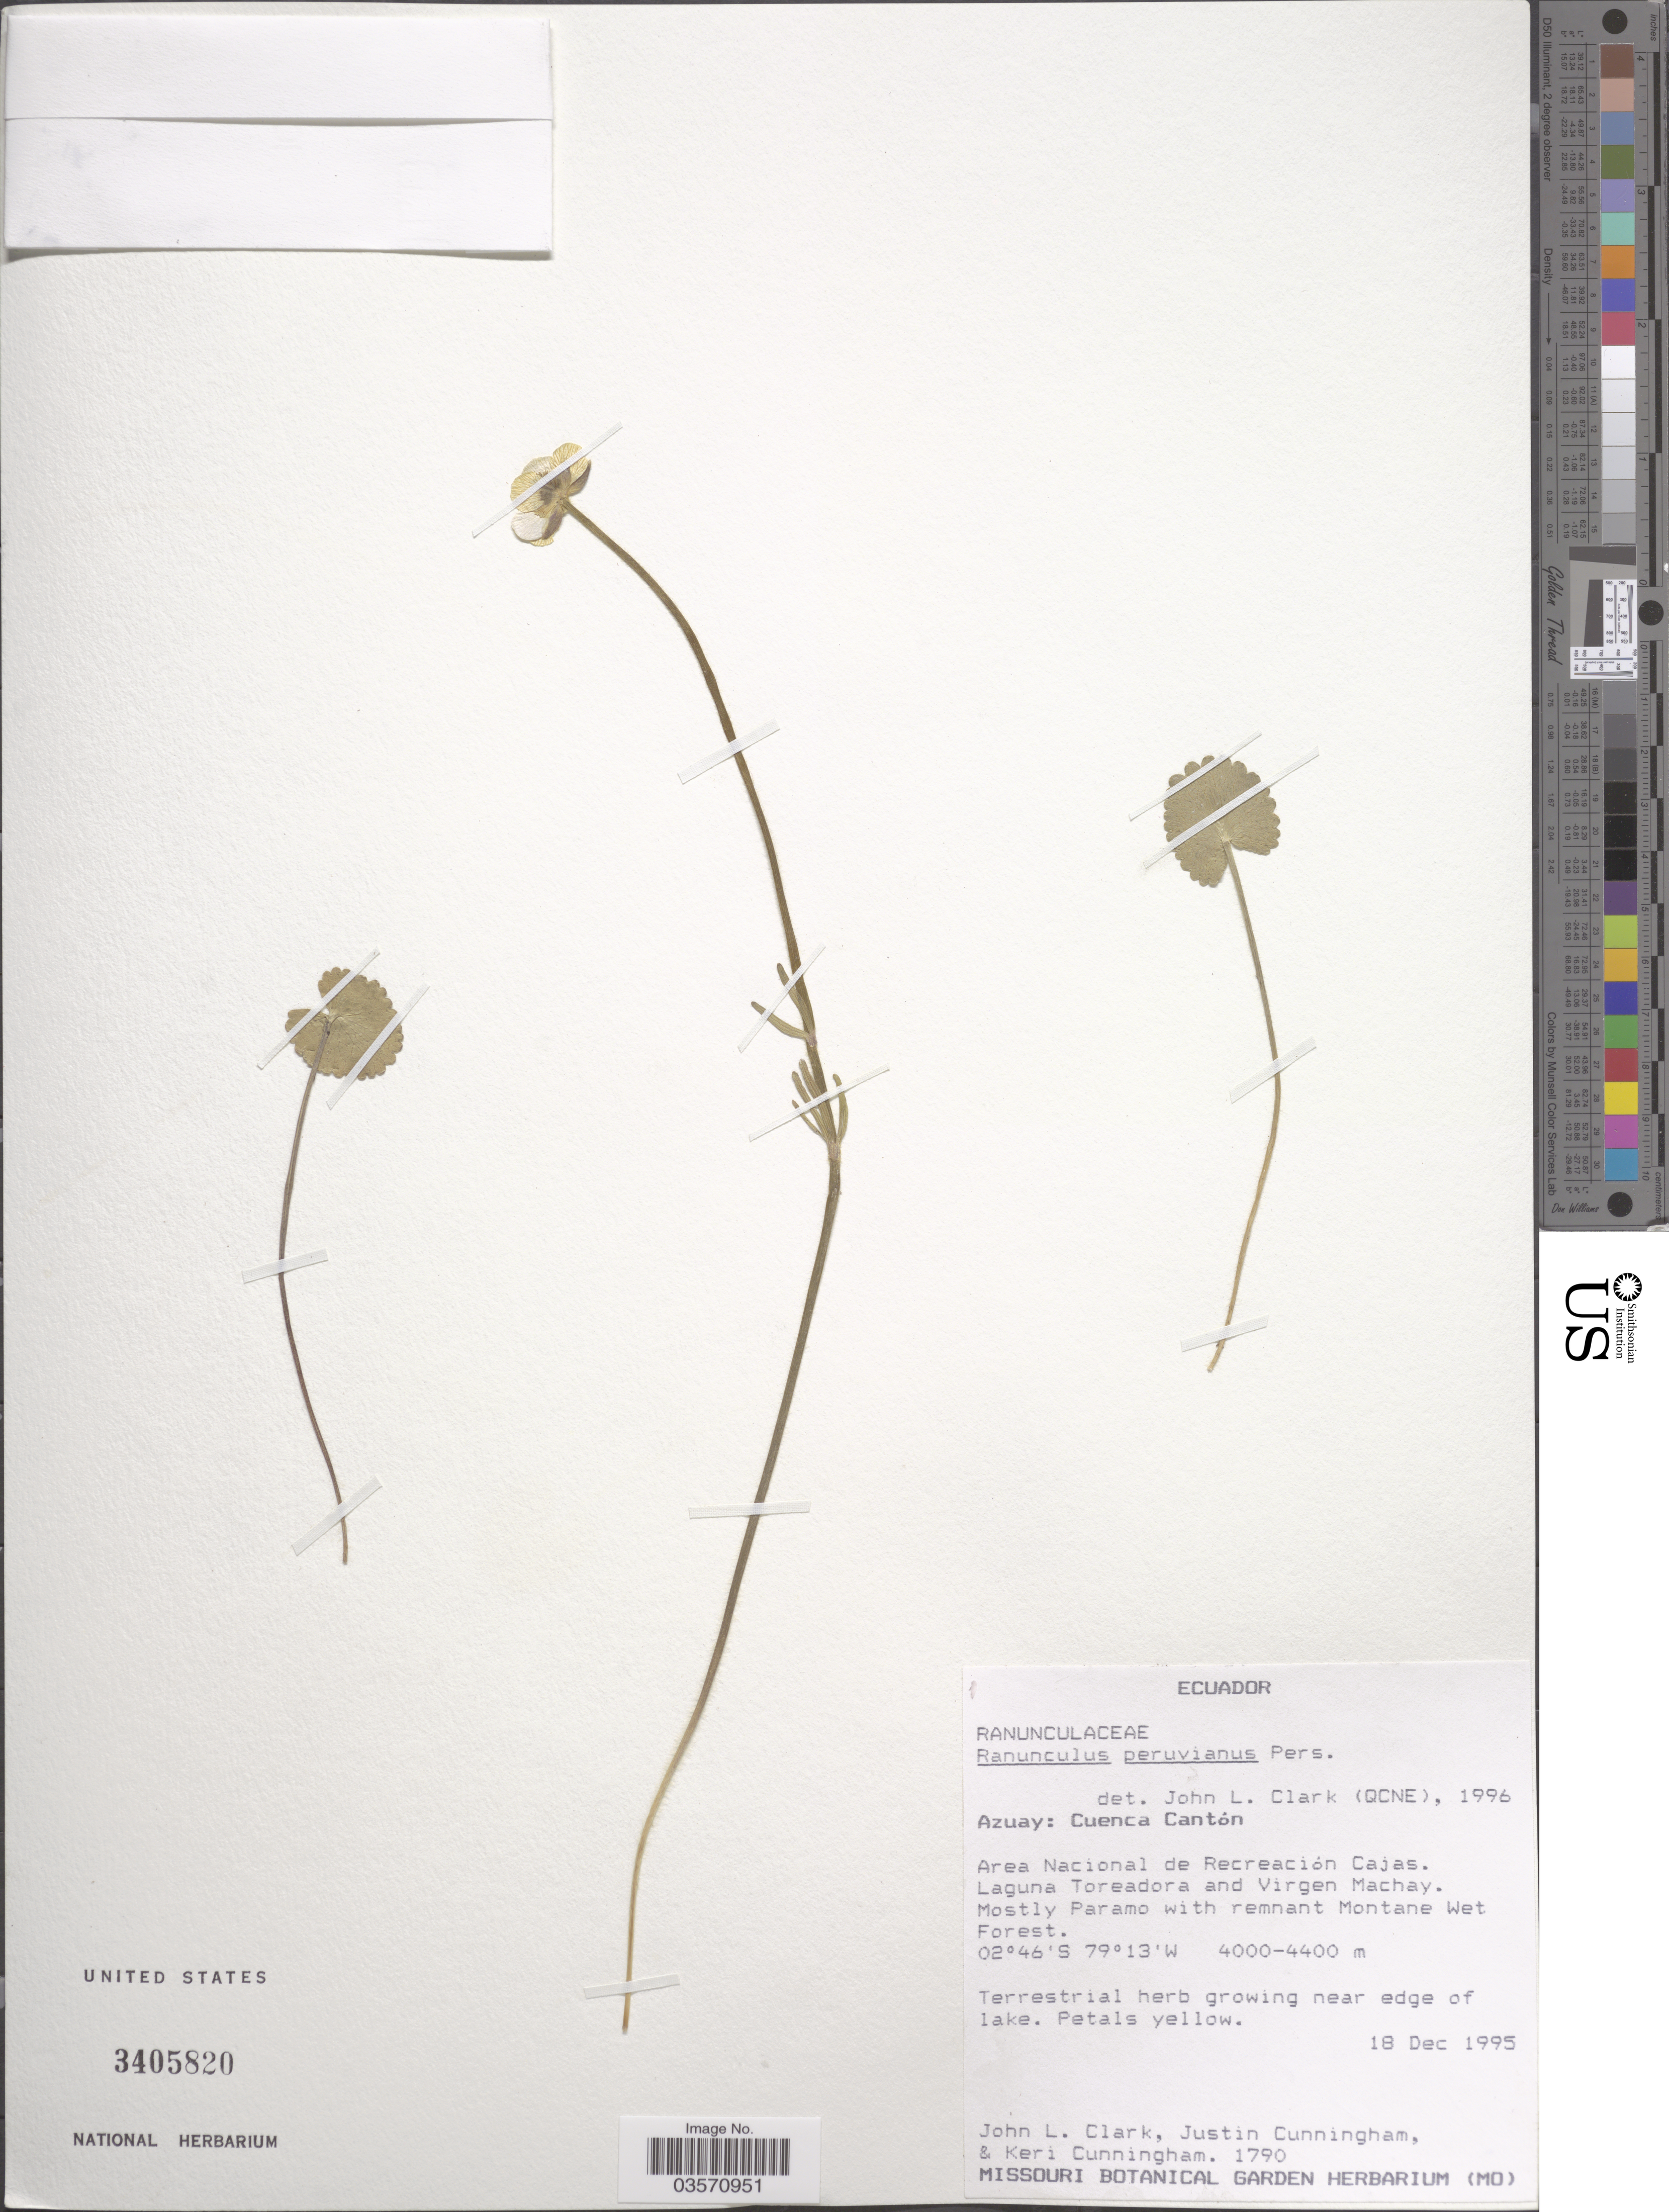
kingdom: Plantae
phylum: Tracheophyta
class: Magnoliopsida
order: Ranunculales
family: Ranunculaceae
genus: Ranunculus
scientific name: Ranunculus peruvianus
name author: Pers.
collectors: J. L. Clark, J. Cunningham & K. Cunningham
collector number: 1790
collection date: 1995-12-18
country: Ecuador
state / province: Azuay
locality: Cuenca Cantón. Area Nacional de Recreación Cajas. Laguna Toreadora and Virgen Machay. Mostly Paramo with remnant Montane Wet Forest.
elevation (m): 4000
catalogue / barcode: US 3405820